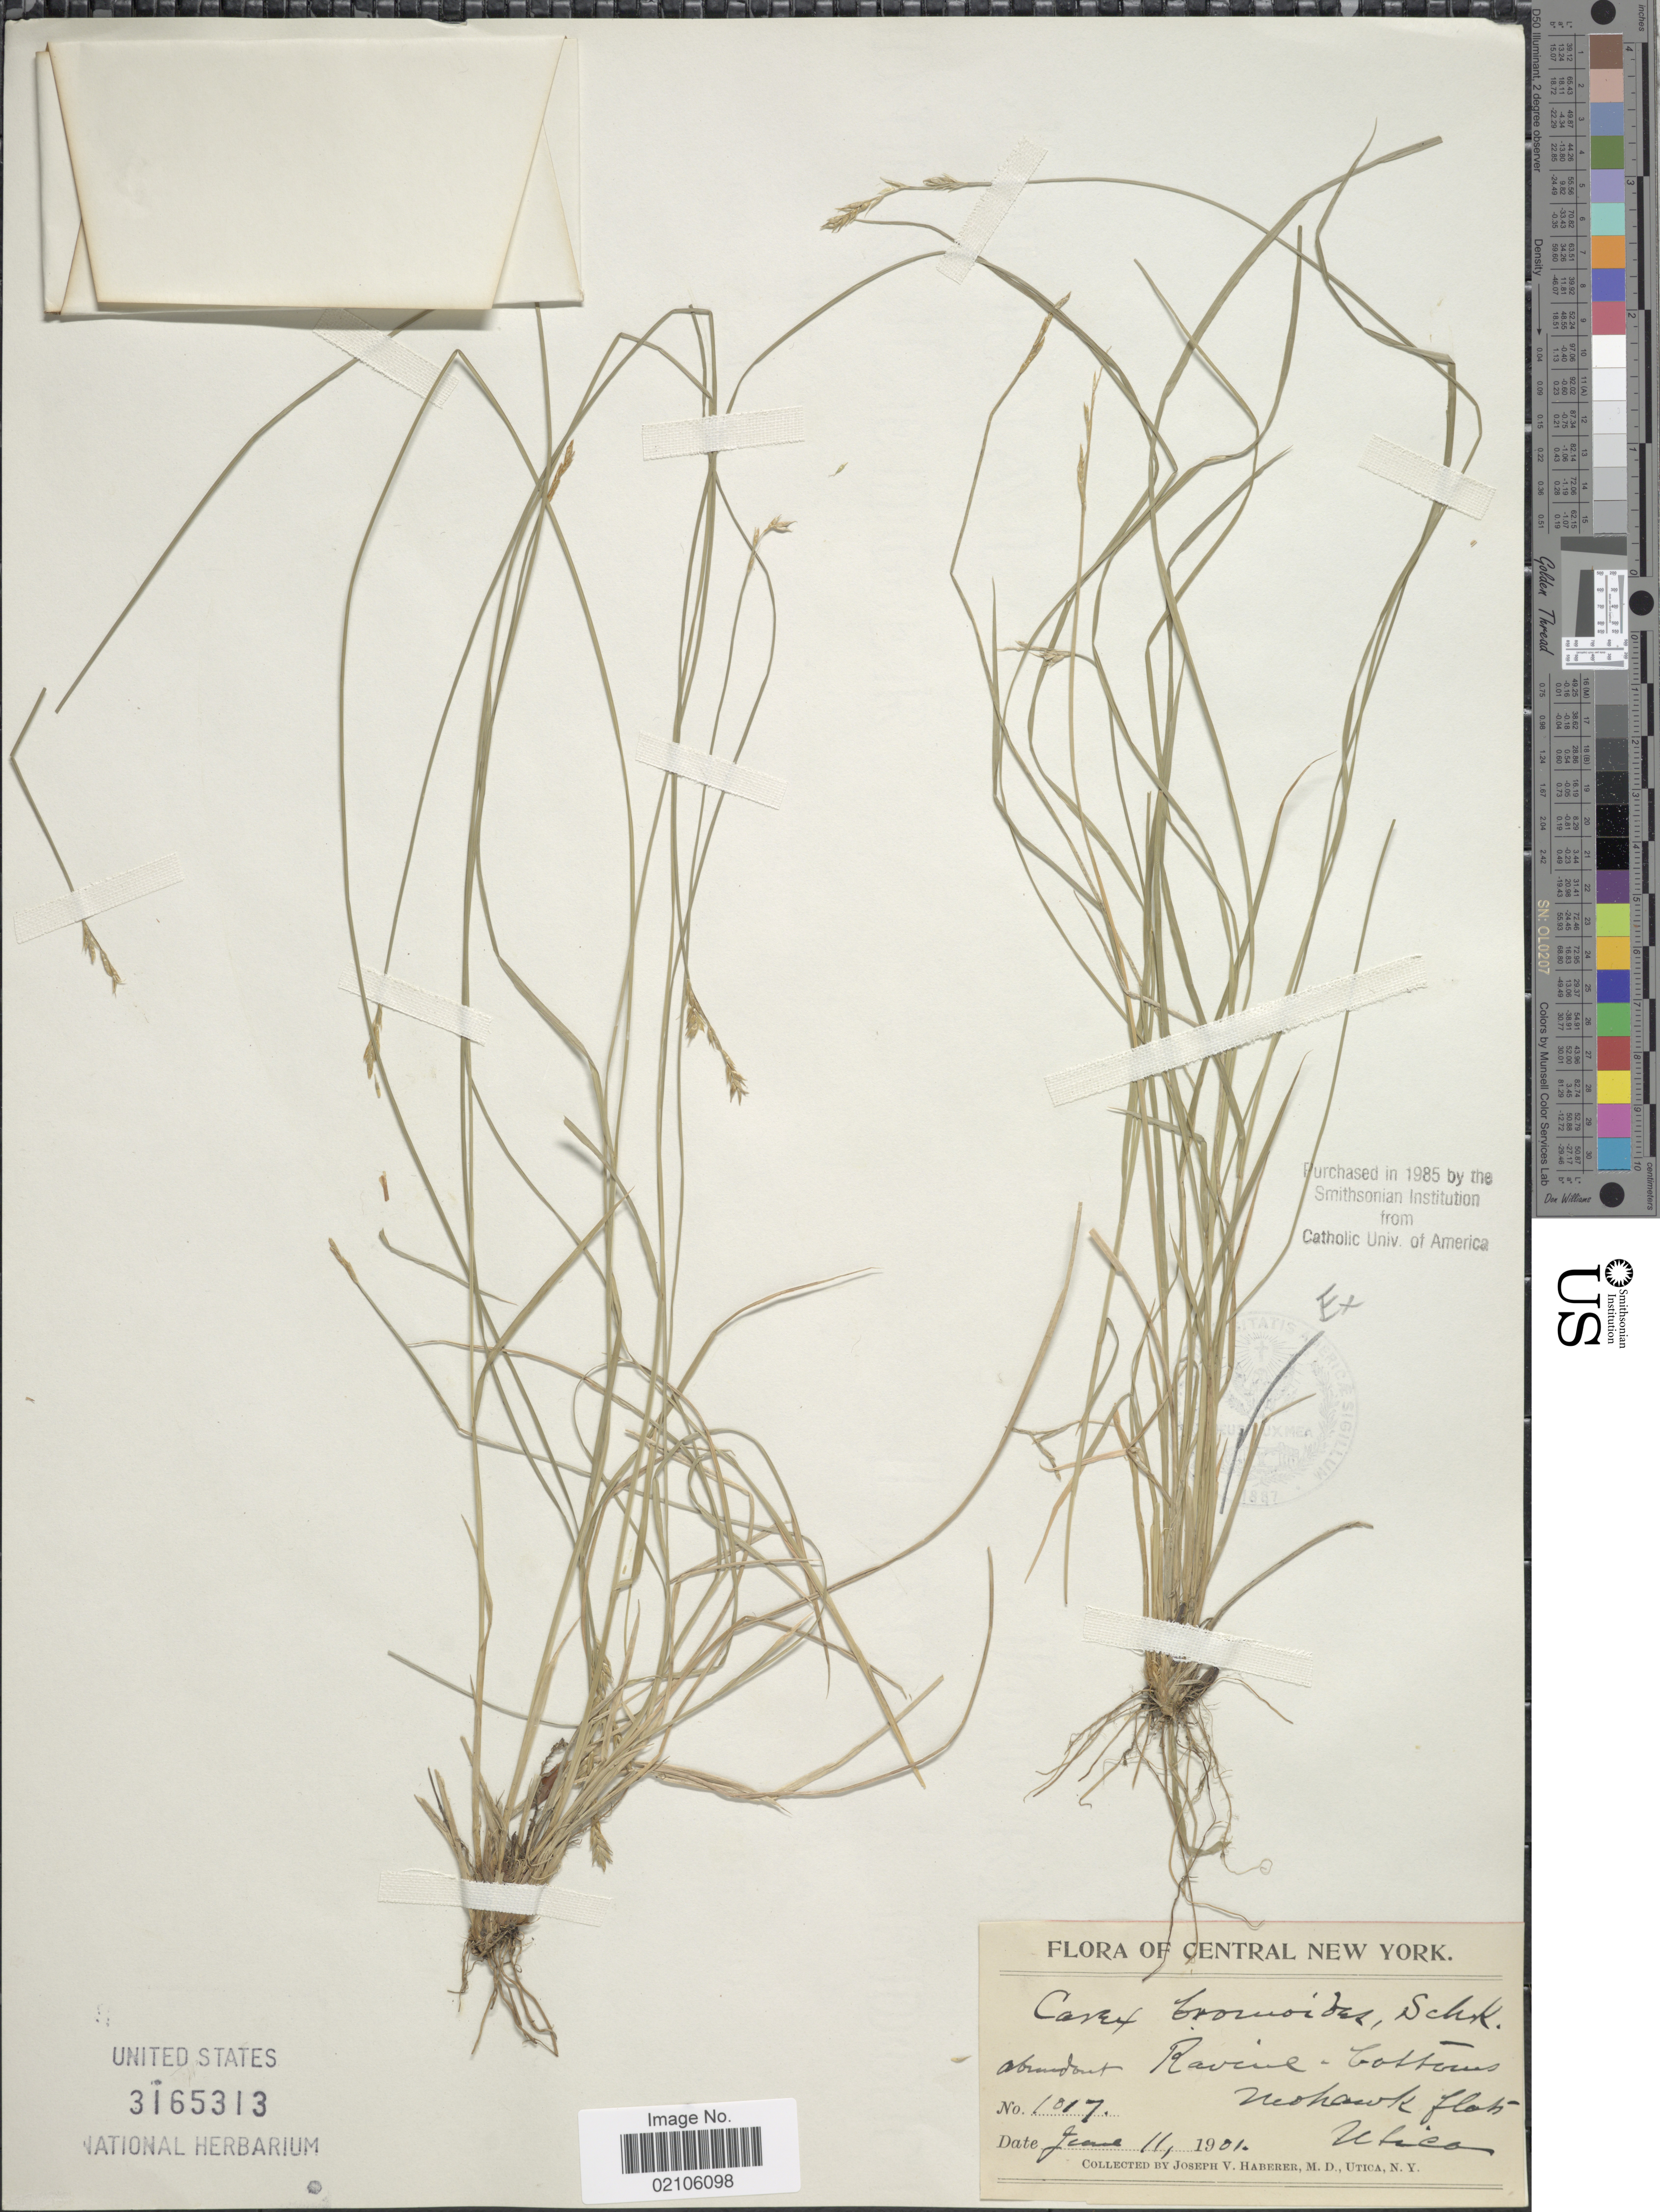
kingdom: Plantae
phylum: Tracheophyta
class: Liliopsida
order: Poales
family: Cyperaceae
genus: Carex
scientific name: Carex bromoides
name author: Willd.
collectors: J. V. Haberer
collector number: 1017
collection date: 1901-06-11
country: United States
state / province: New York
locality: Central New York, abundant Ravine-bottoms, Mohawk flats, Utica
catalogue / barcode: US 3165313